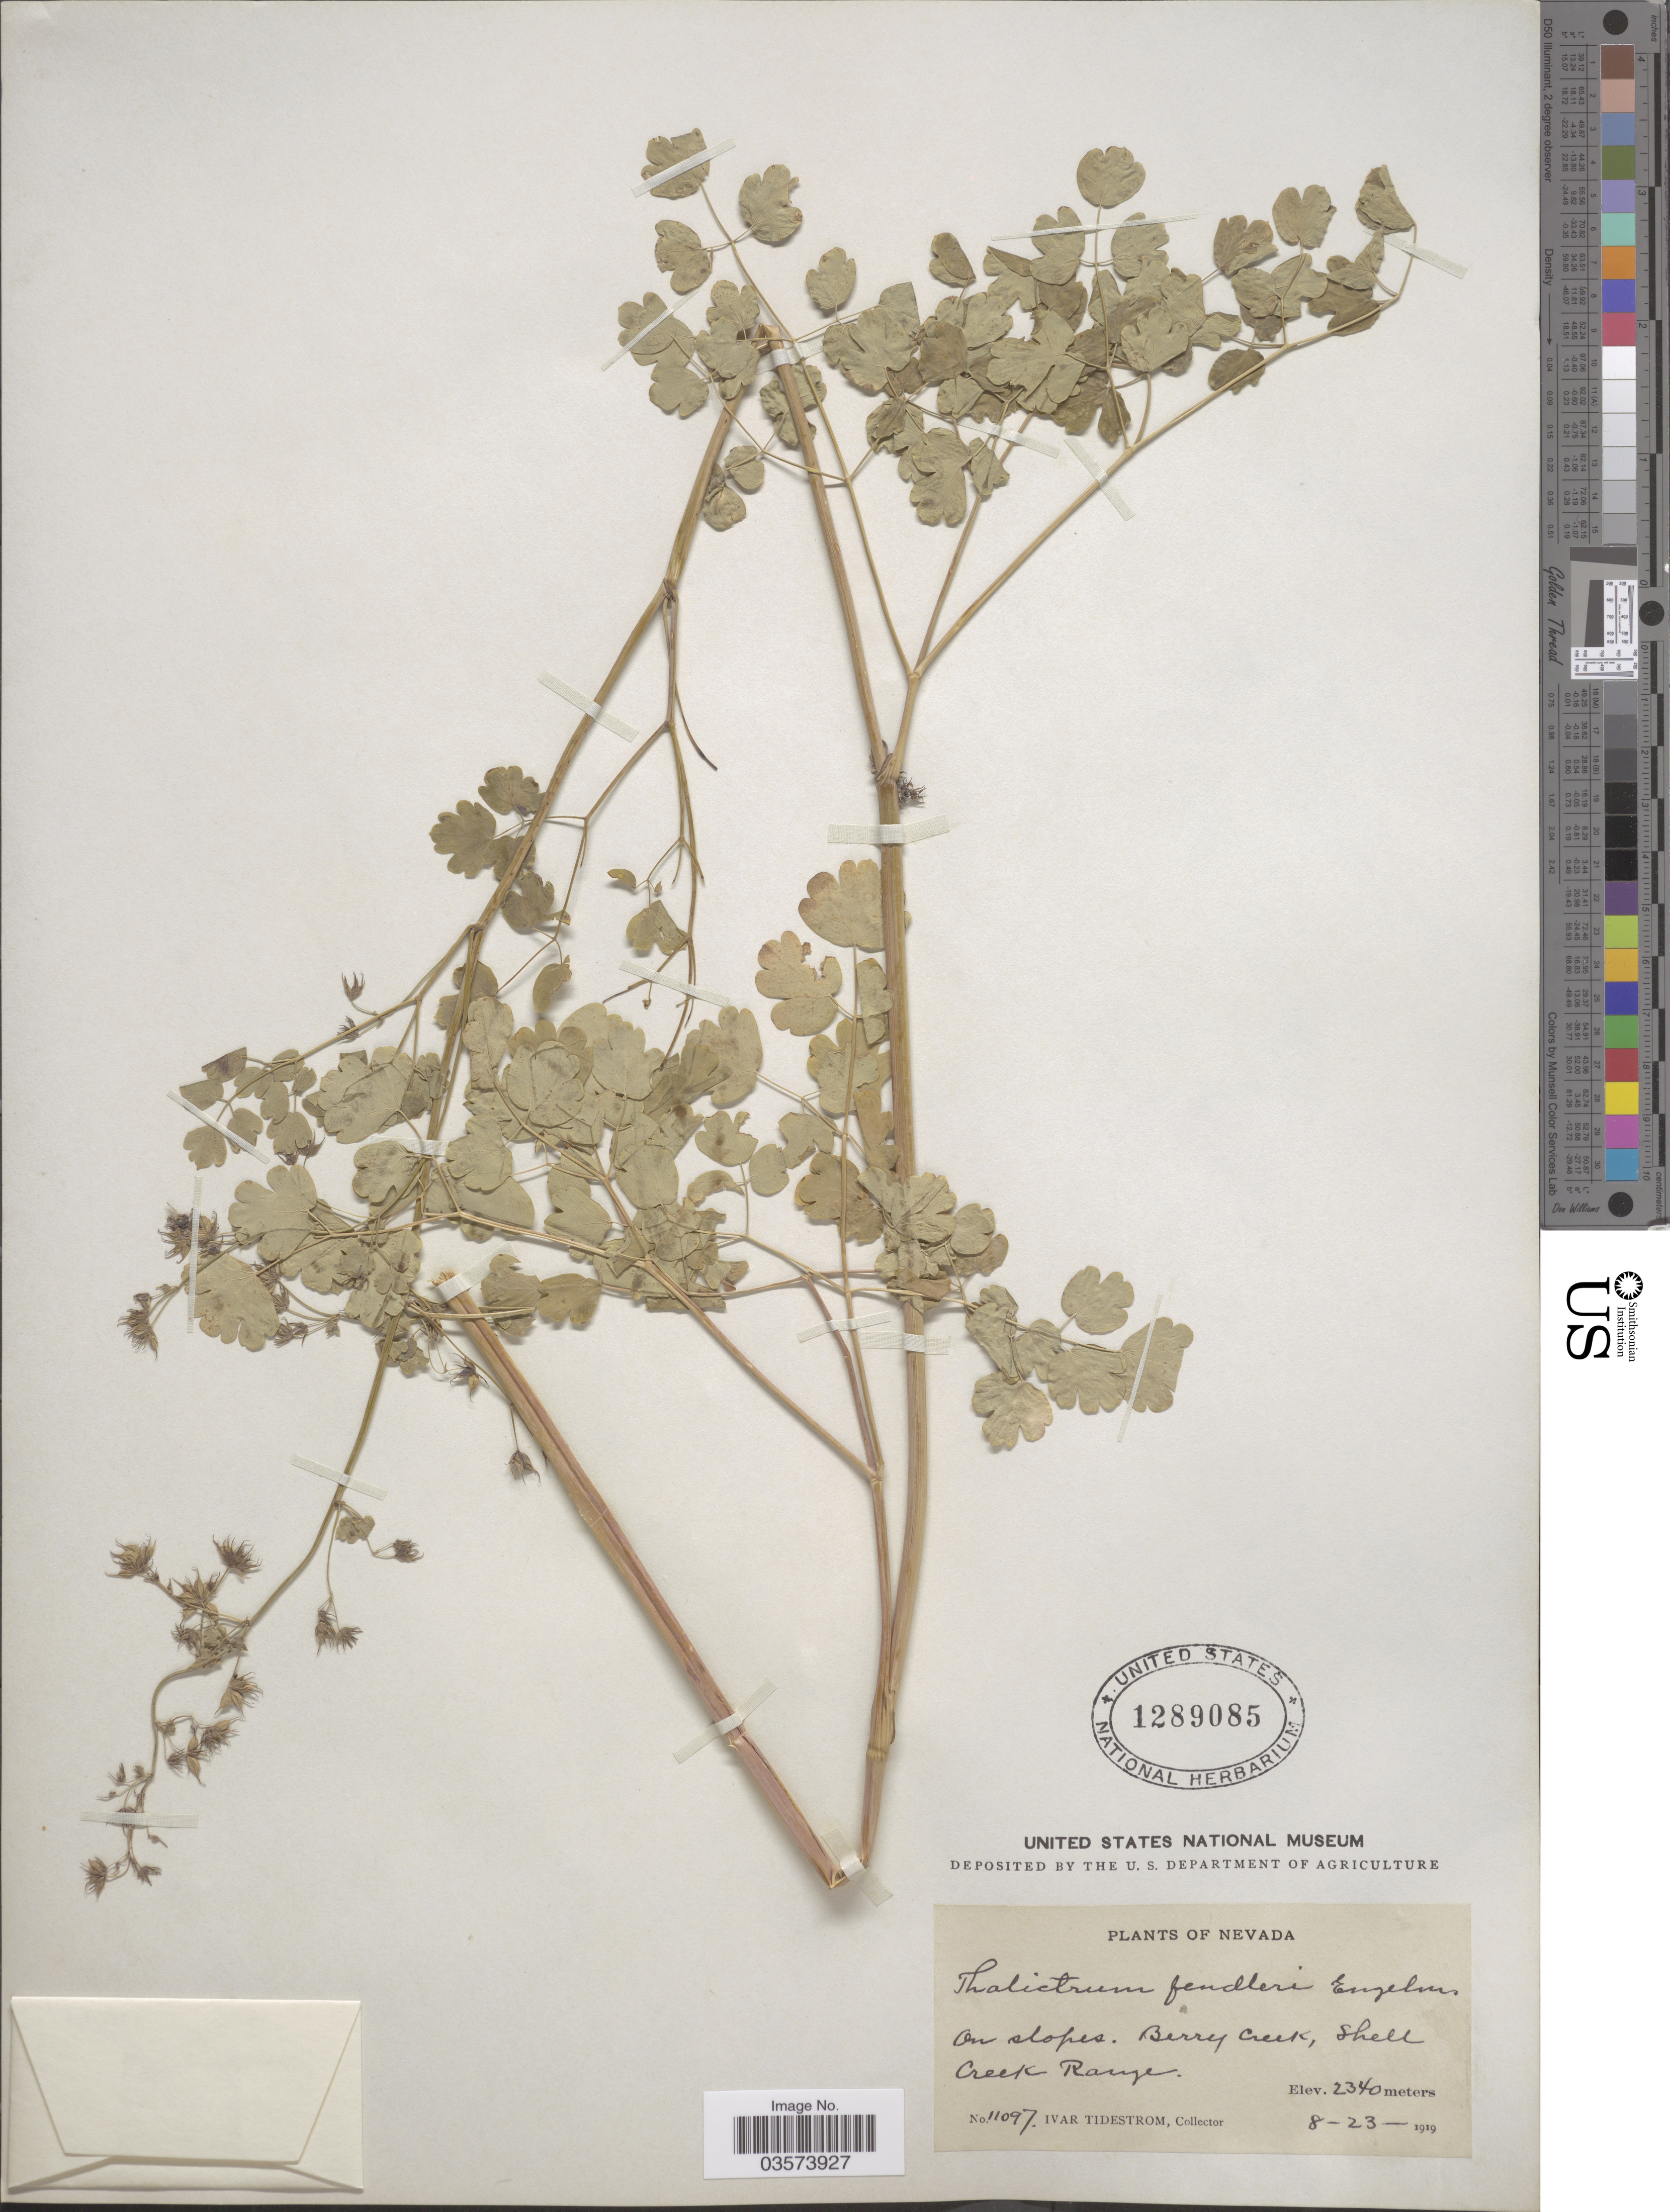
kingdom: Plantae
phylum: Tracheophyta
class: Magnoliopsida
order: Ranunculales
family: Ranunculaceae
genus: Thalictrum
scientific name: Thalictrum fendleri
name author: Engelm. ex A. Gray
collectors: I. F. Tidestrom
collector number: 11097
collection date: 1919-08-23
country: United States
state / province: Nevada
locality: On slopes. Berry Creek, Shell Creek Range.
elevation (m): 2340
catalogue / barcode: US 1289085